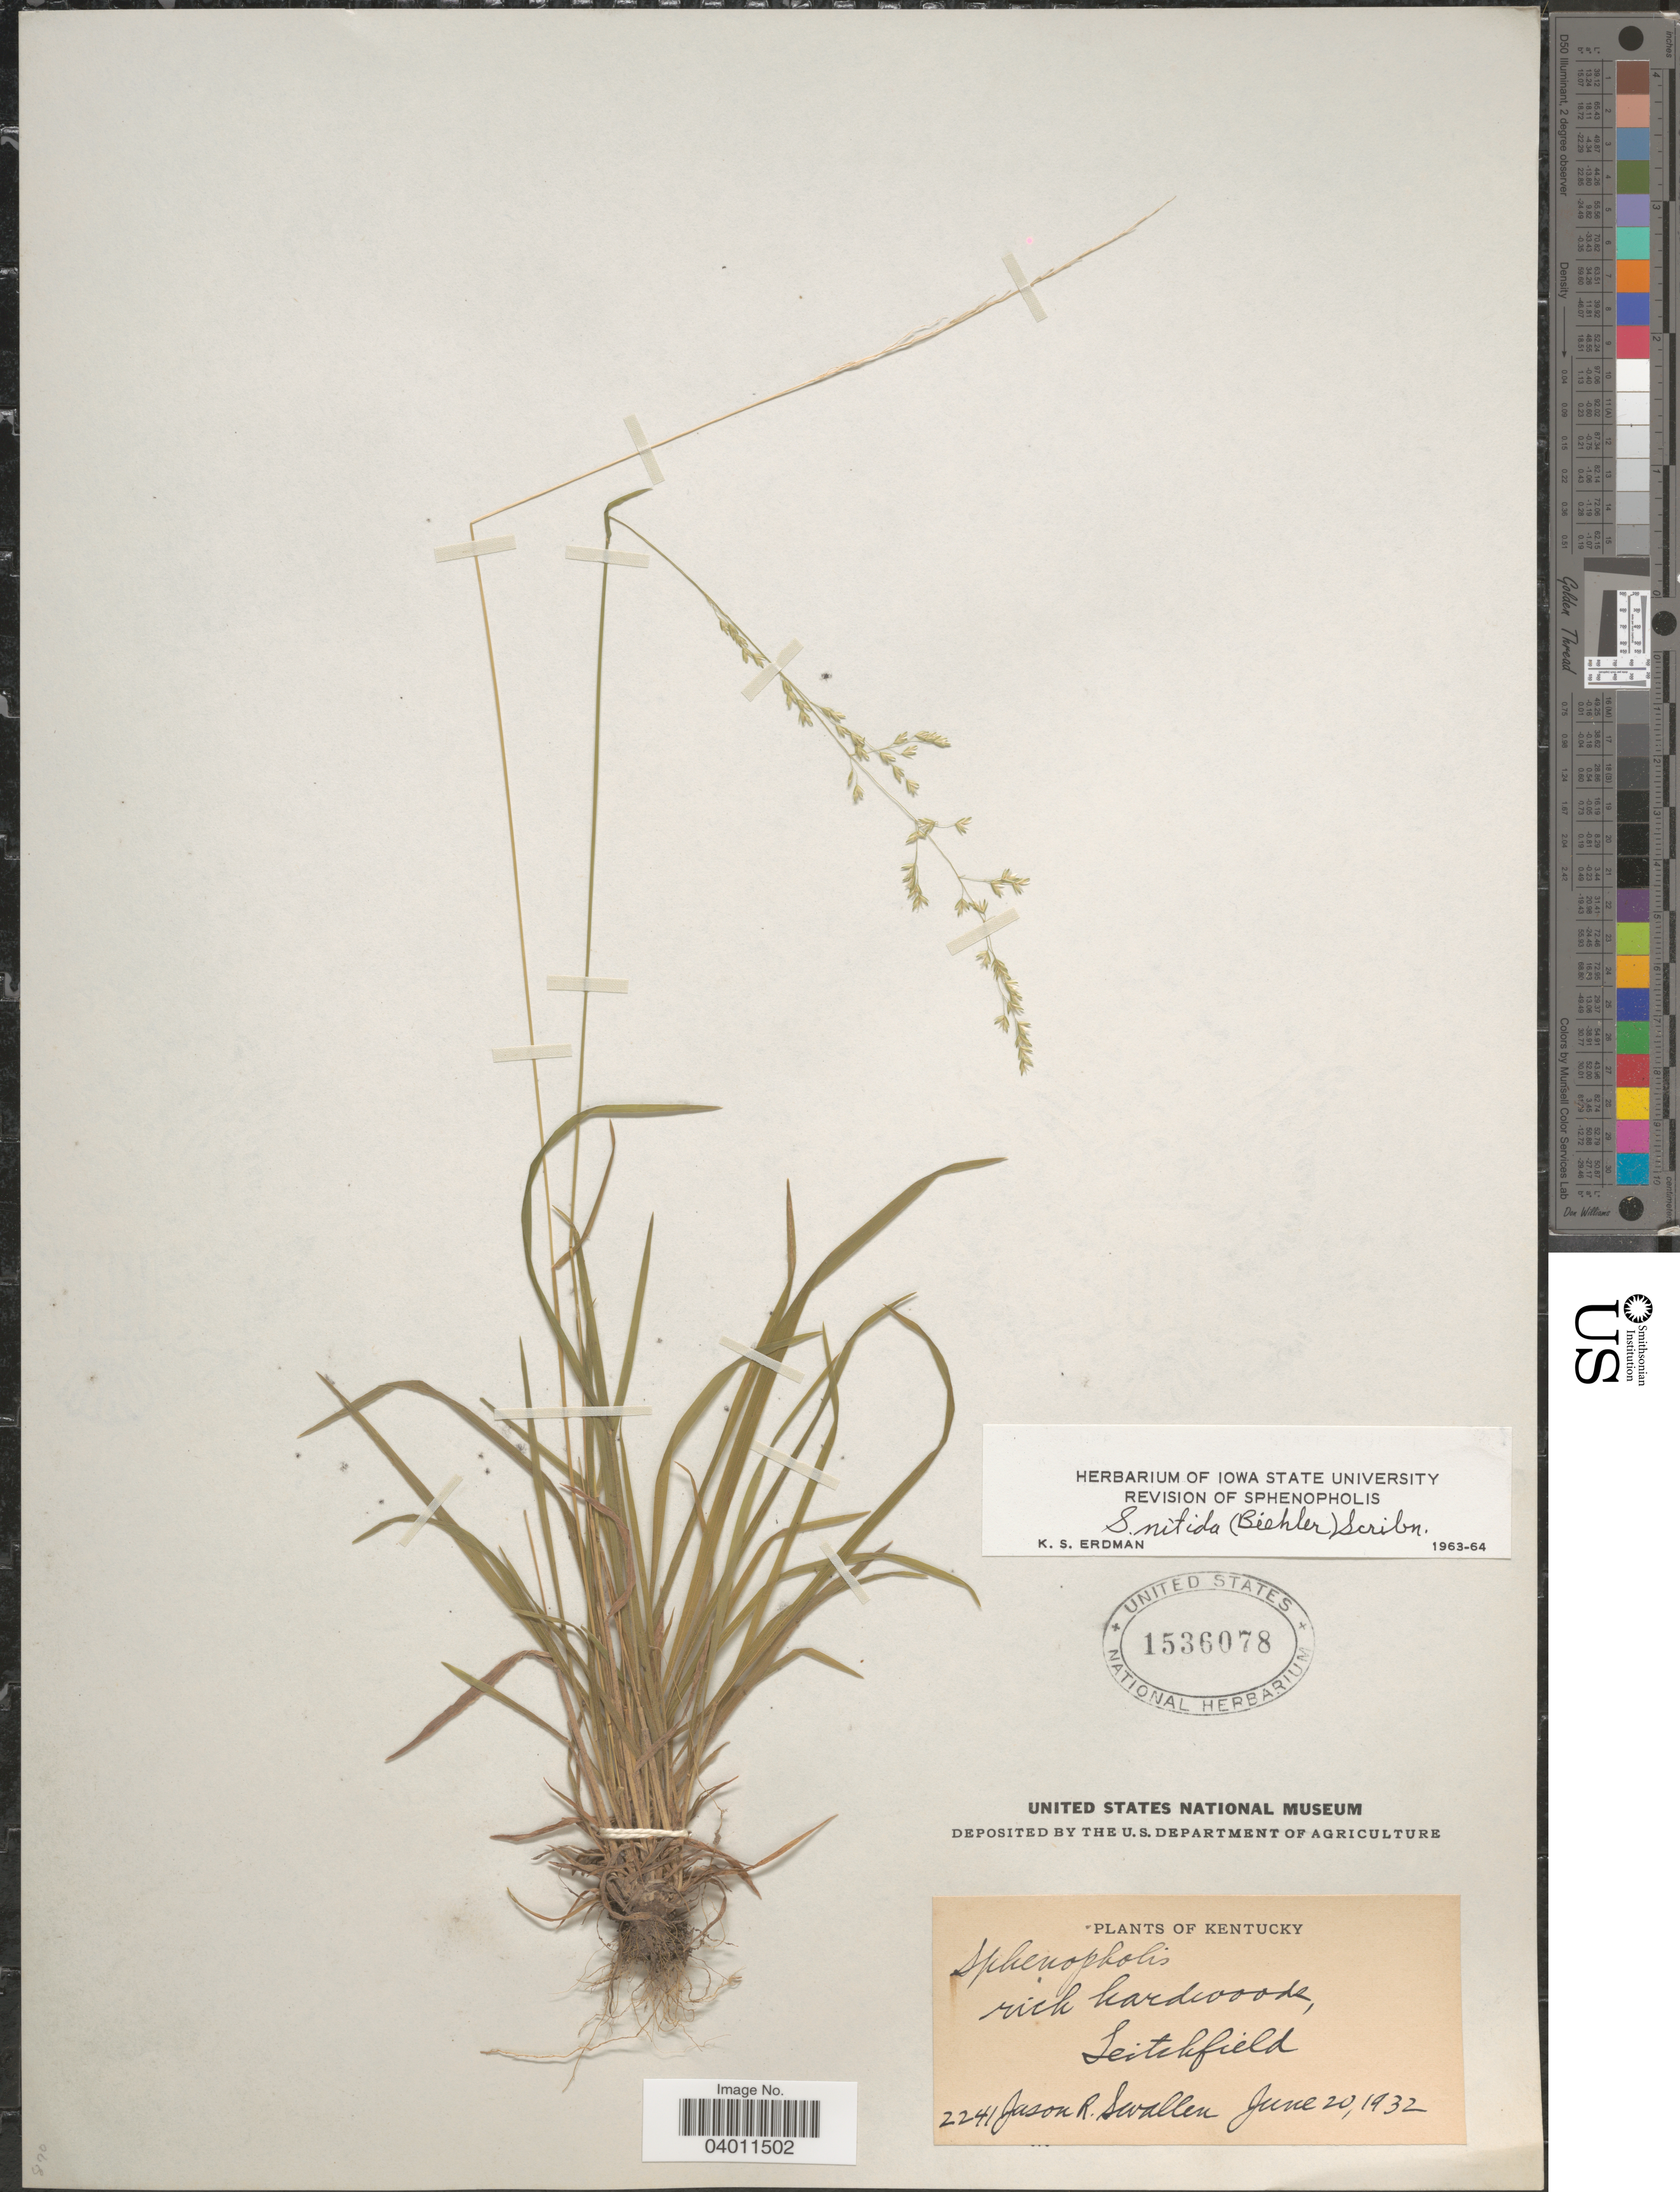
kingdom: Plantae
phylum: Tracheophyta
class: Liliopsida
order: Poales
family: Poaceae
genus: Sphenopholis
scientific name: Sphenopholis nitida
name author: (Biehler) Scribn.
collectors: J. R. Swallen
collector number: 2241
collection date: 1932-06-20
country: United States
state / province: Kentucky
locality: Leitchfield.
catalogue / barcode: US 1536078